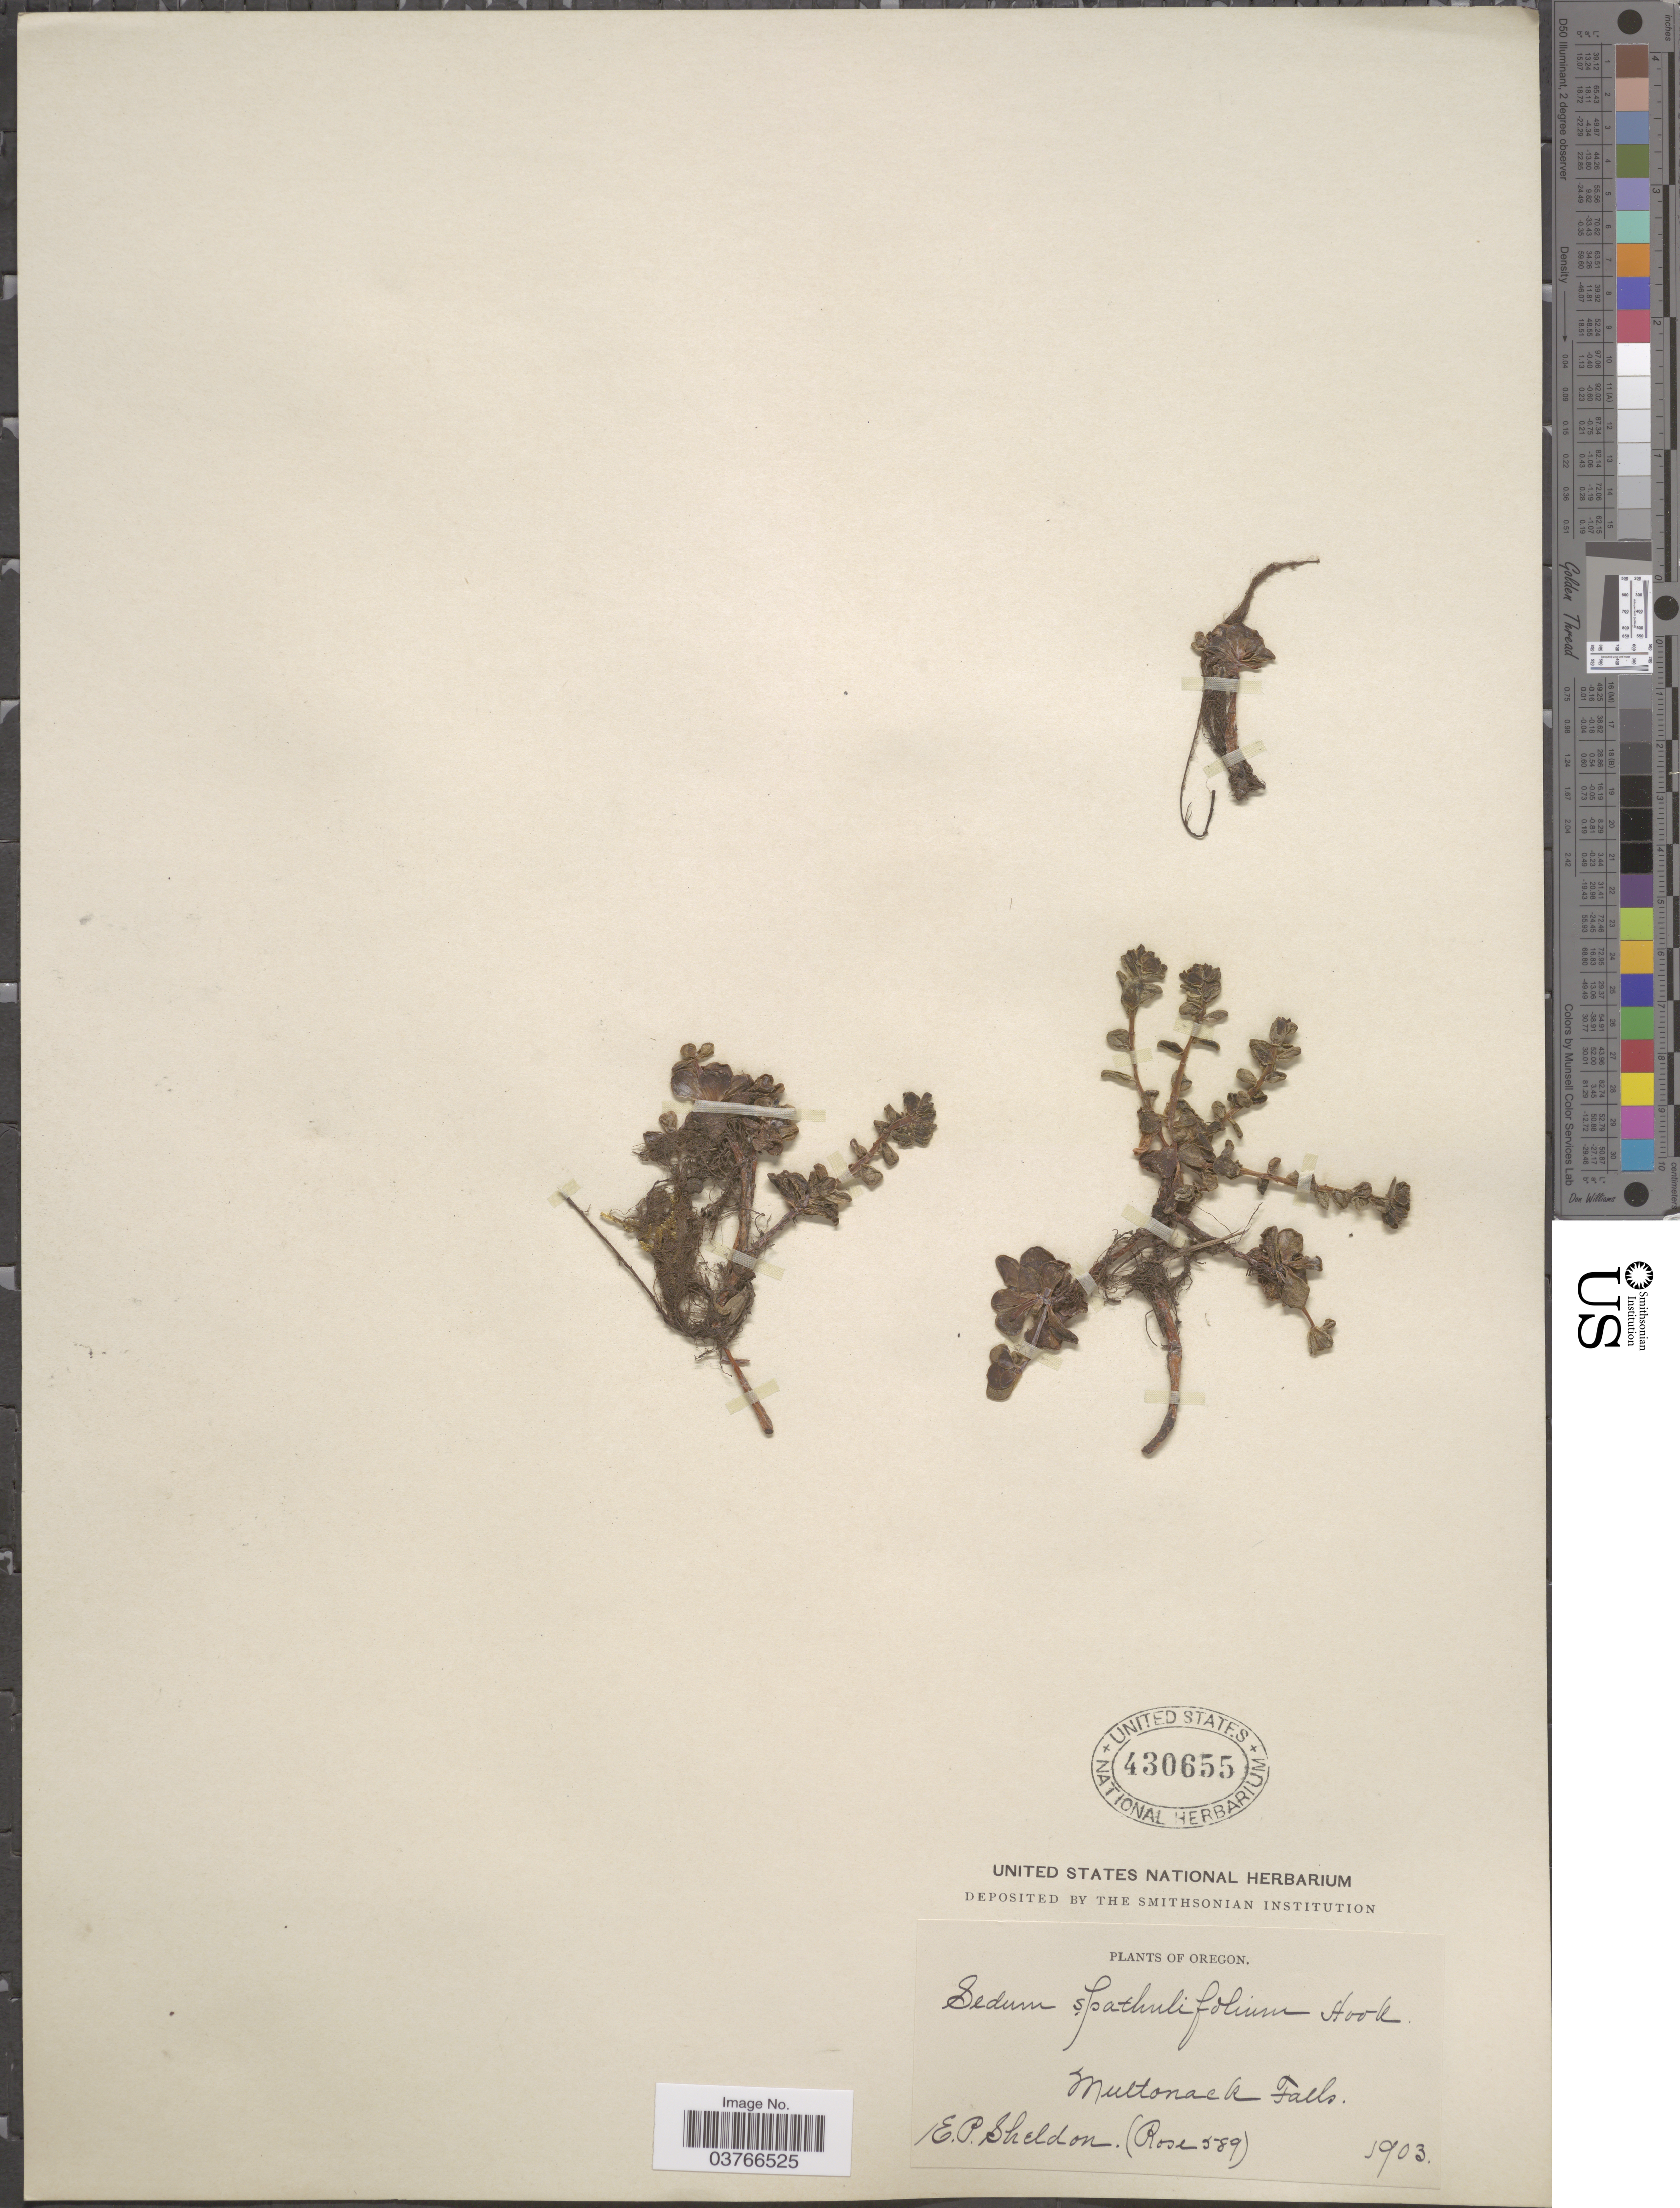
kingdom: Plantae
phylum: Tracheophyta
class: Magnoliopsida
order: Saxifragales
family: Crassulaceae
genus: Sedum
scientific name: Sedum spathulifolium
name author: Hook.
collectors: E. P. Sheldon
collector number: Rose589?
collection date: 1903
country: United States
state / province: Oregon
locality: Multonack Falls.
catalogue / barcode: US 430655